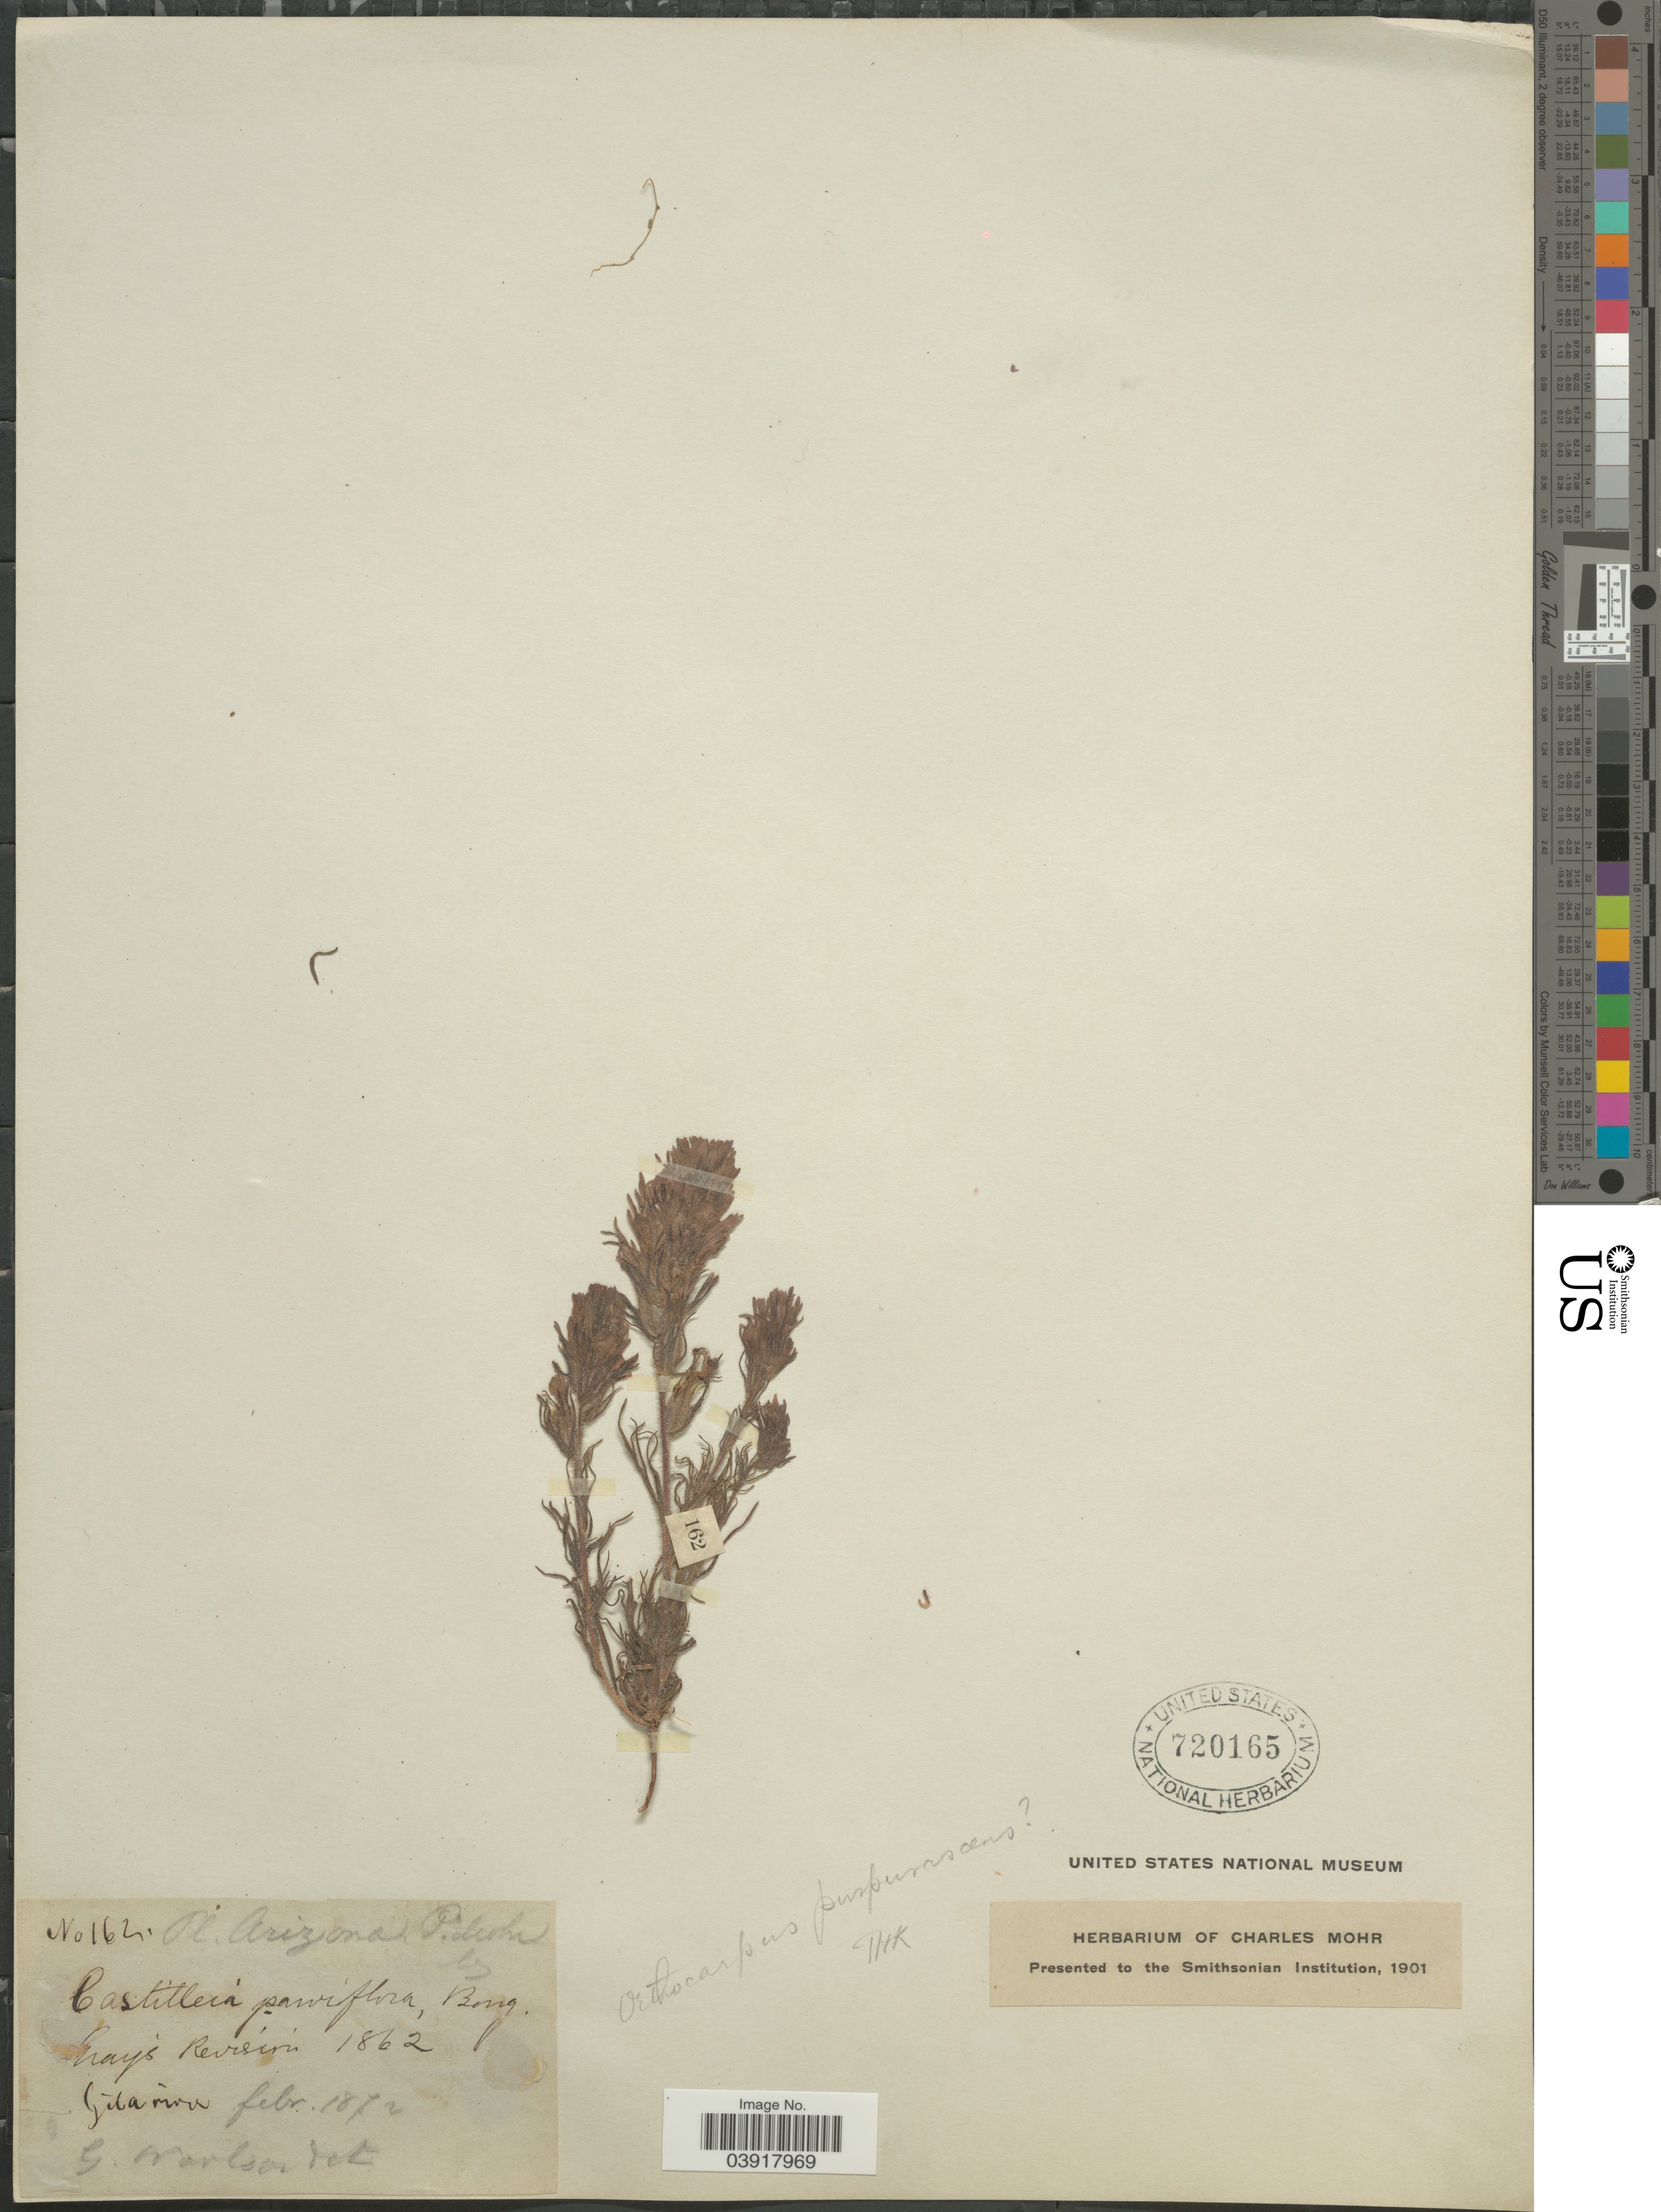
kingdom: Plantae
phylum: Tracheophyta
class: Magnoliopsida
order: Lamiales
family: Orobanchaceae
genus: Orthocarpus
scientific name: Orthocarpus purpurascens var. palmeri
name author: A. Gray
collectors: P. F. Mohr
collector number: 162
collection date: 1872-02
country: United States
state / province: Arizona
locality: Gilamon [unsure placement]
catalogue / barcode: US 720165